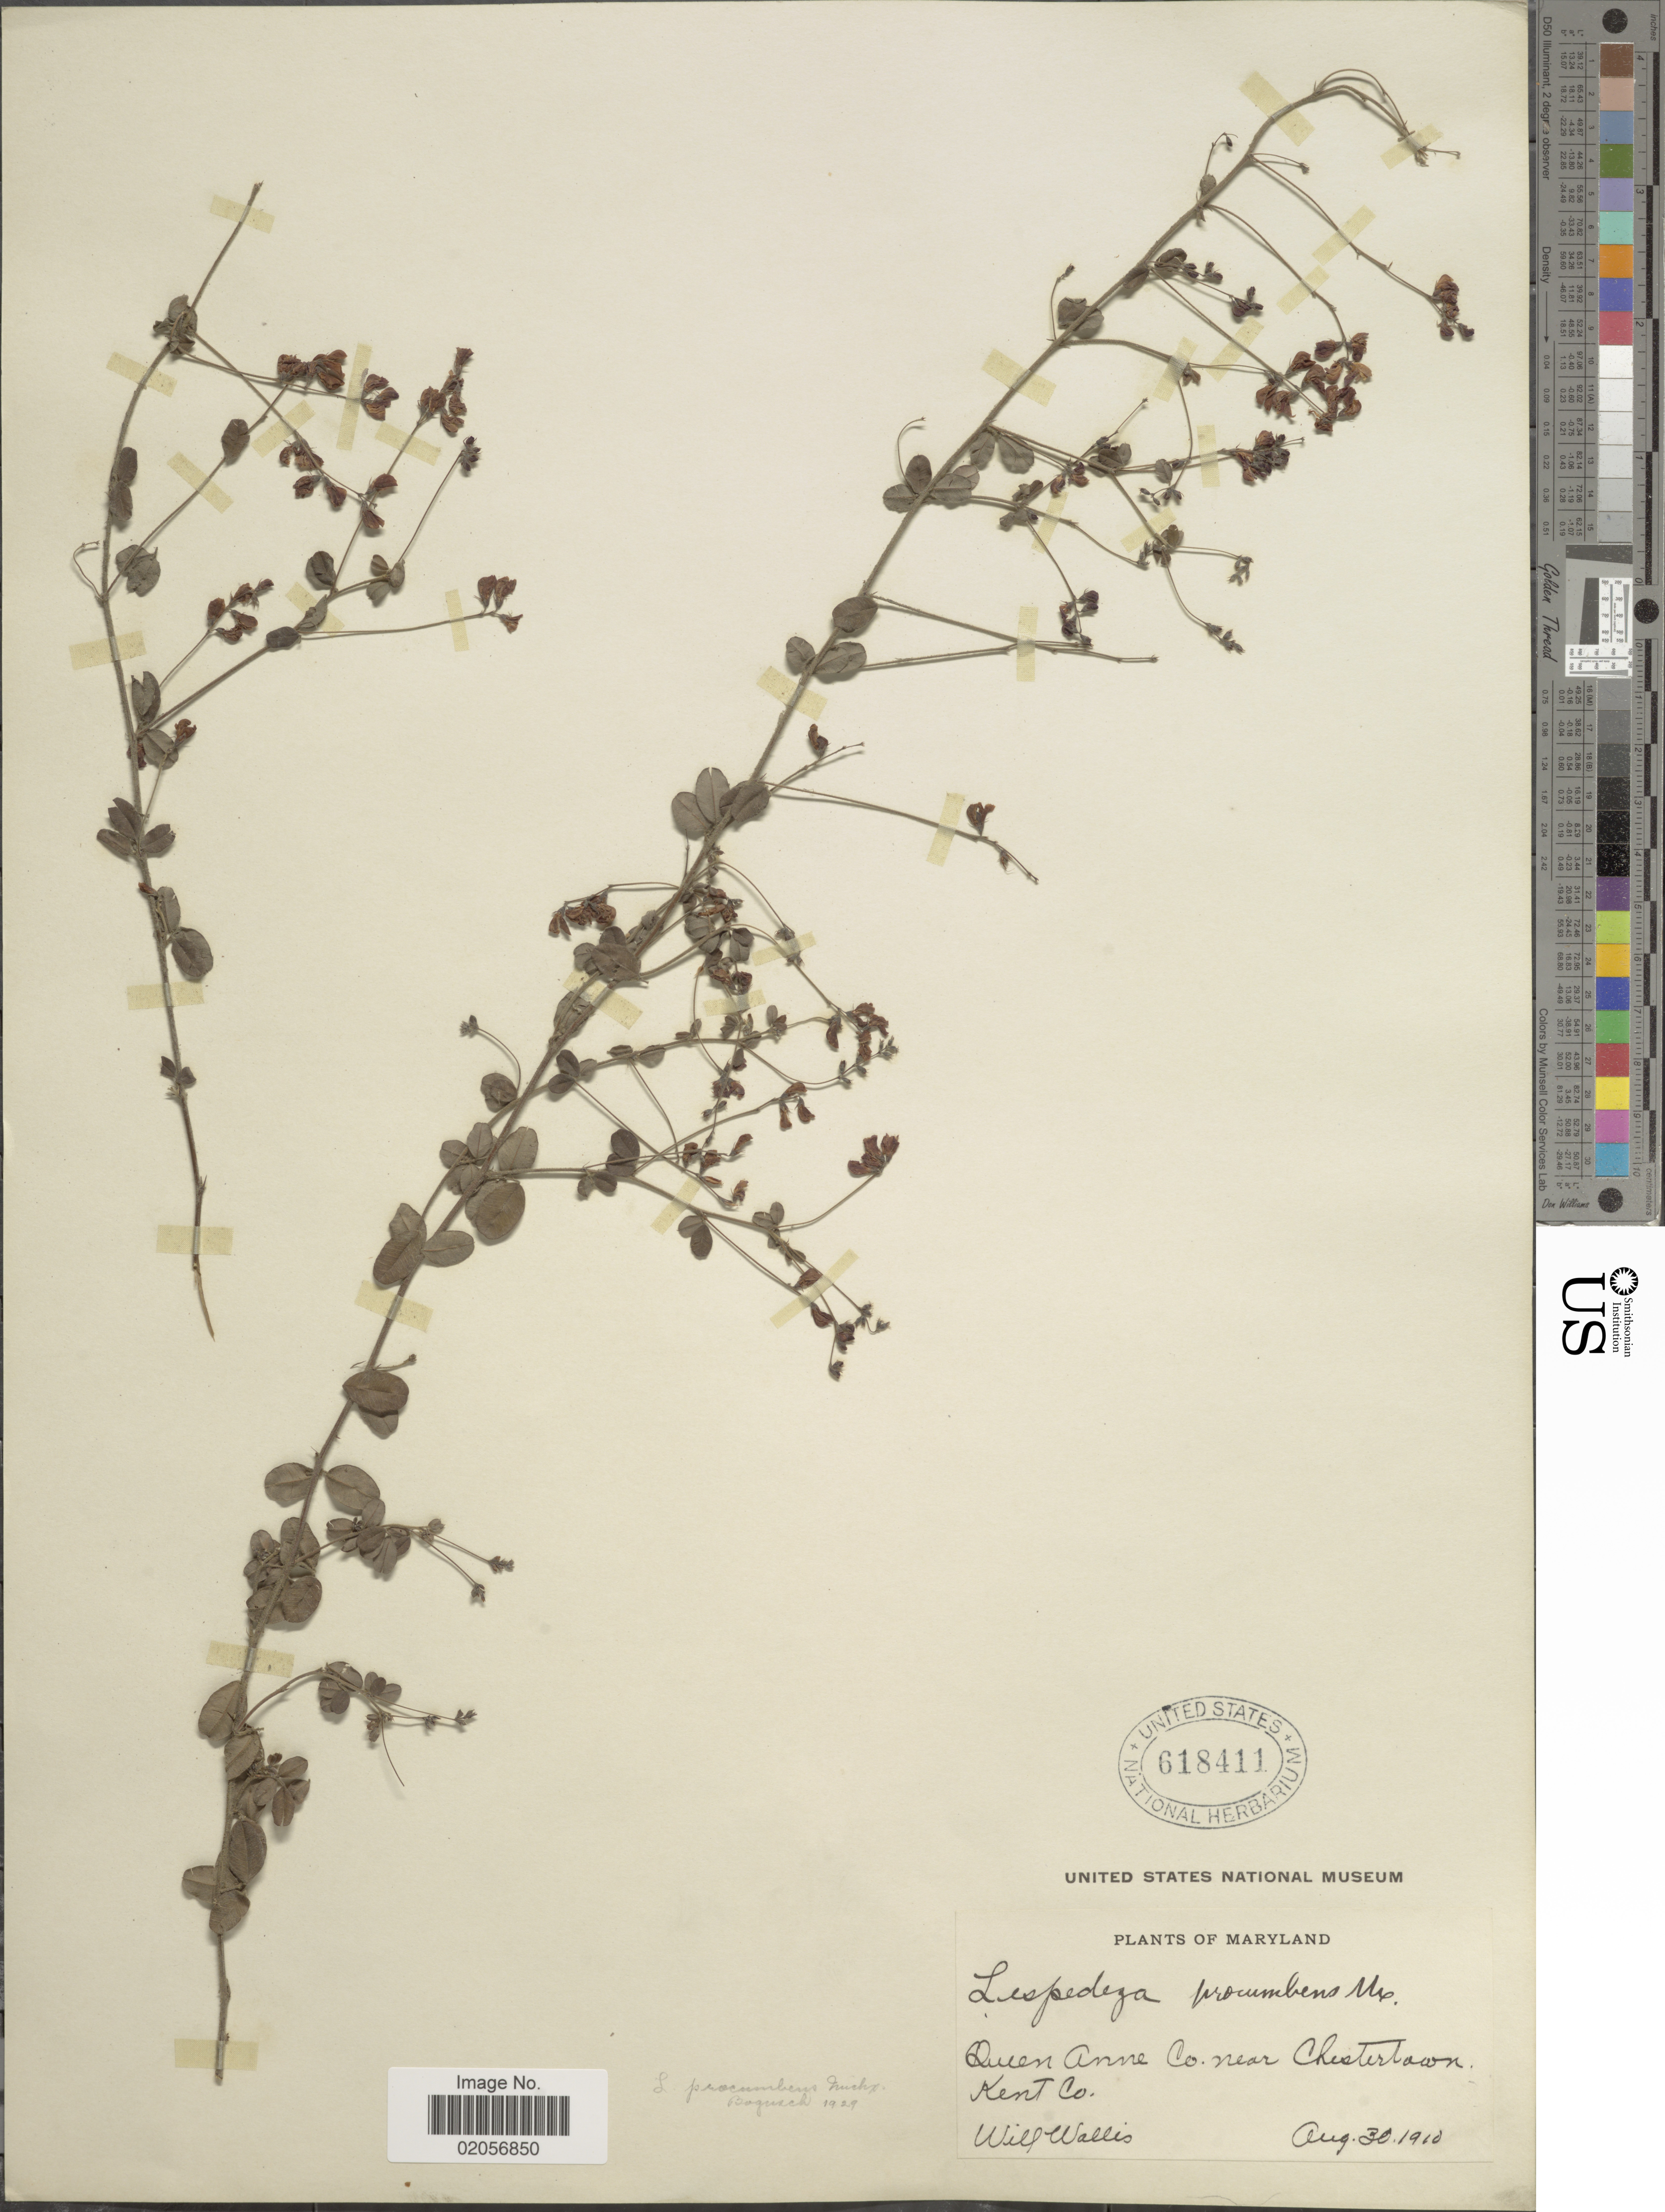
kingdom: Plantae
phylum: Tracheophyta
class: Magnoliopsida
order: Fabales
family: Fabaceae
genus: Lespedeza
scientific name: Lespedeza procumbens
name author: Michx.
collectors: W. Wallis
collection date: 1910-08-30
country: United States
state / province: Maryland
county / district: Queen Anne's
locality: Queen Anne Co. near Chestertown. Kent Co.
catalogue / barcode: US 618411